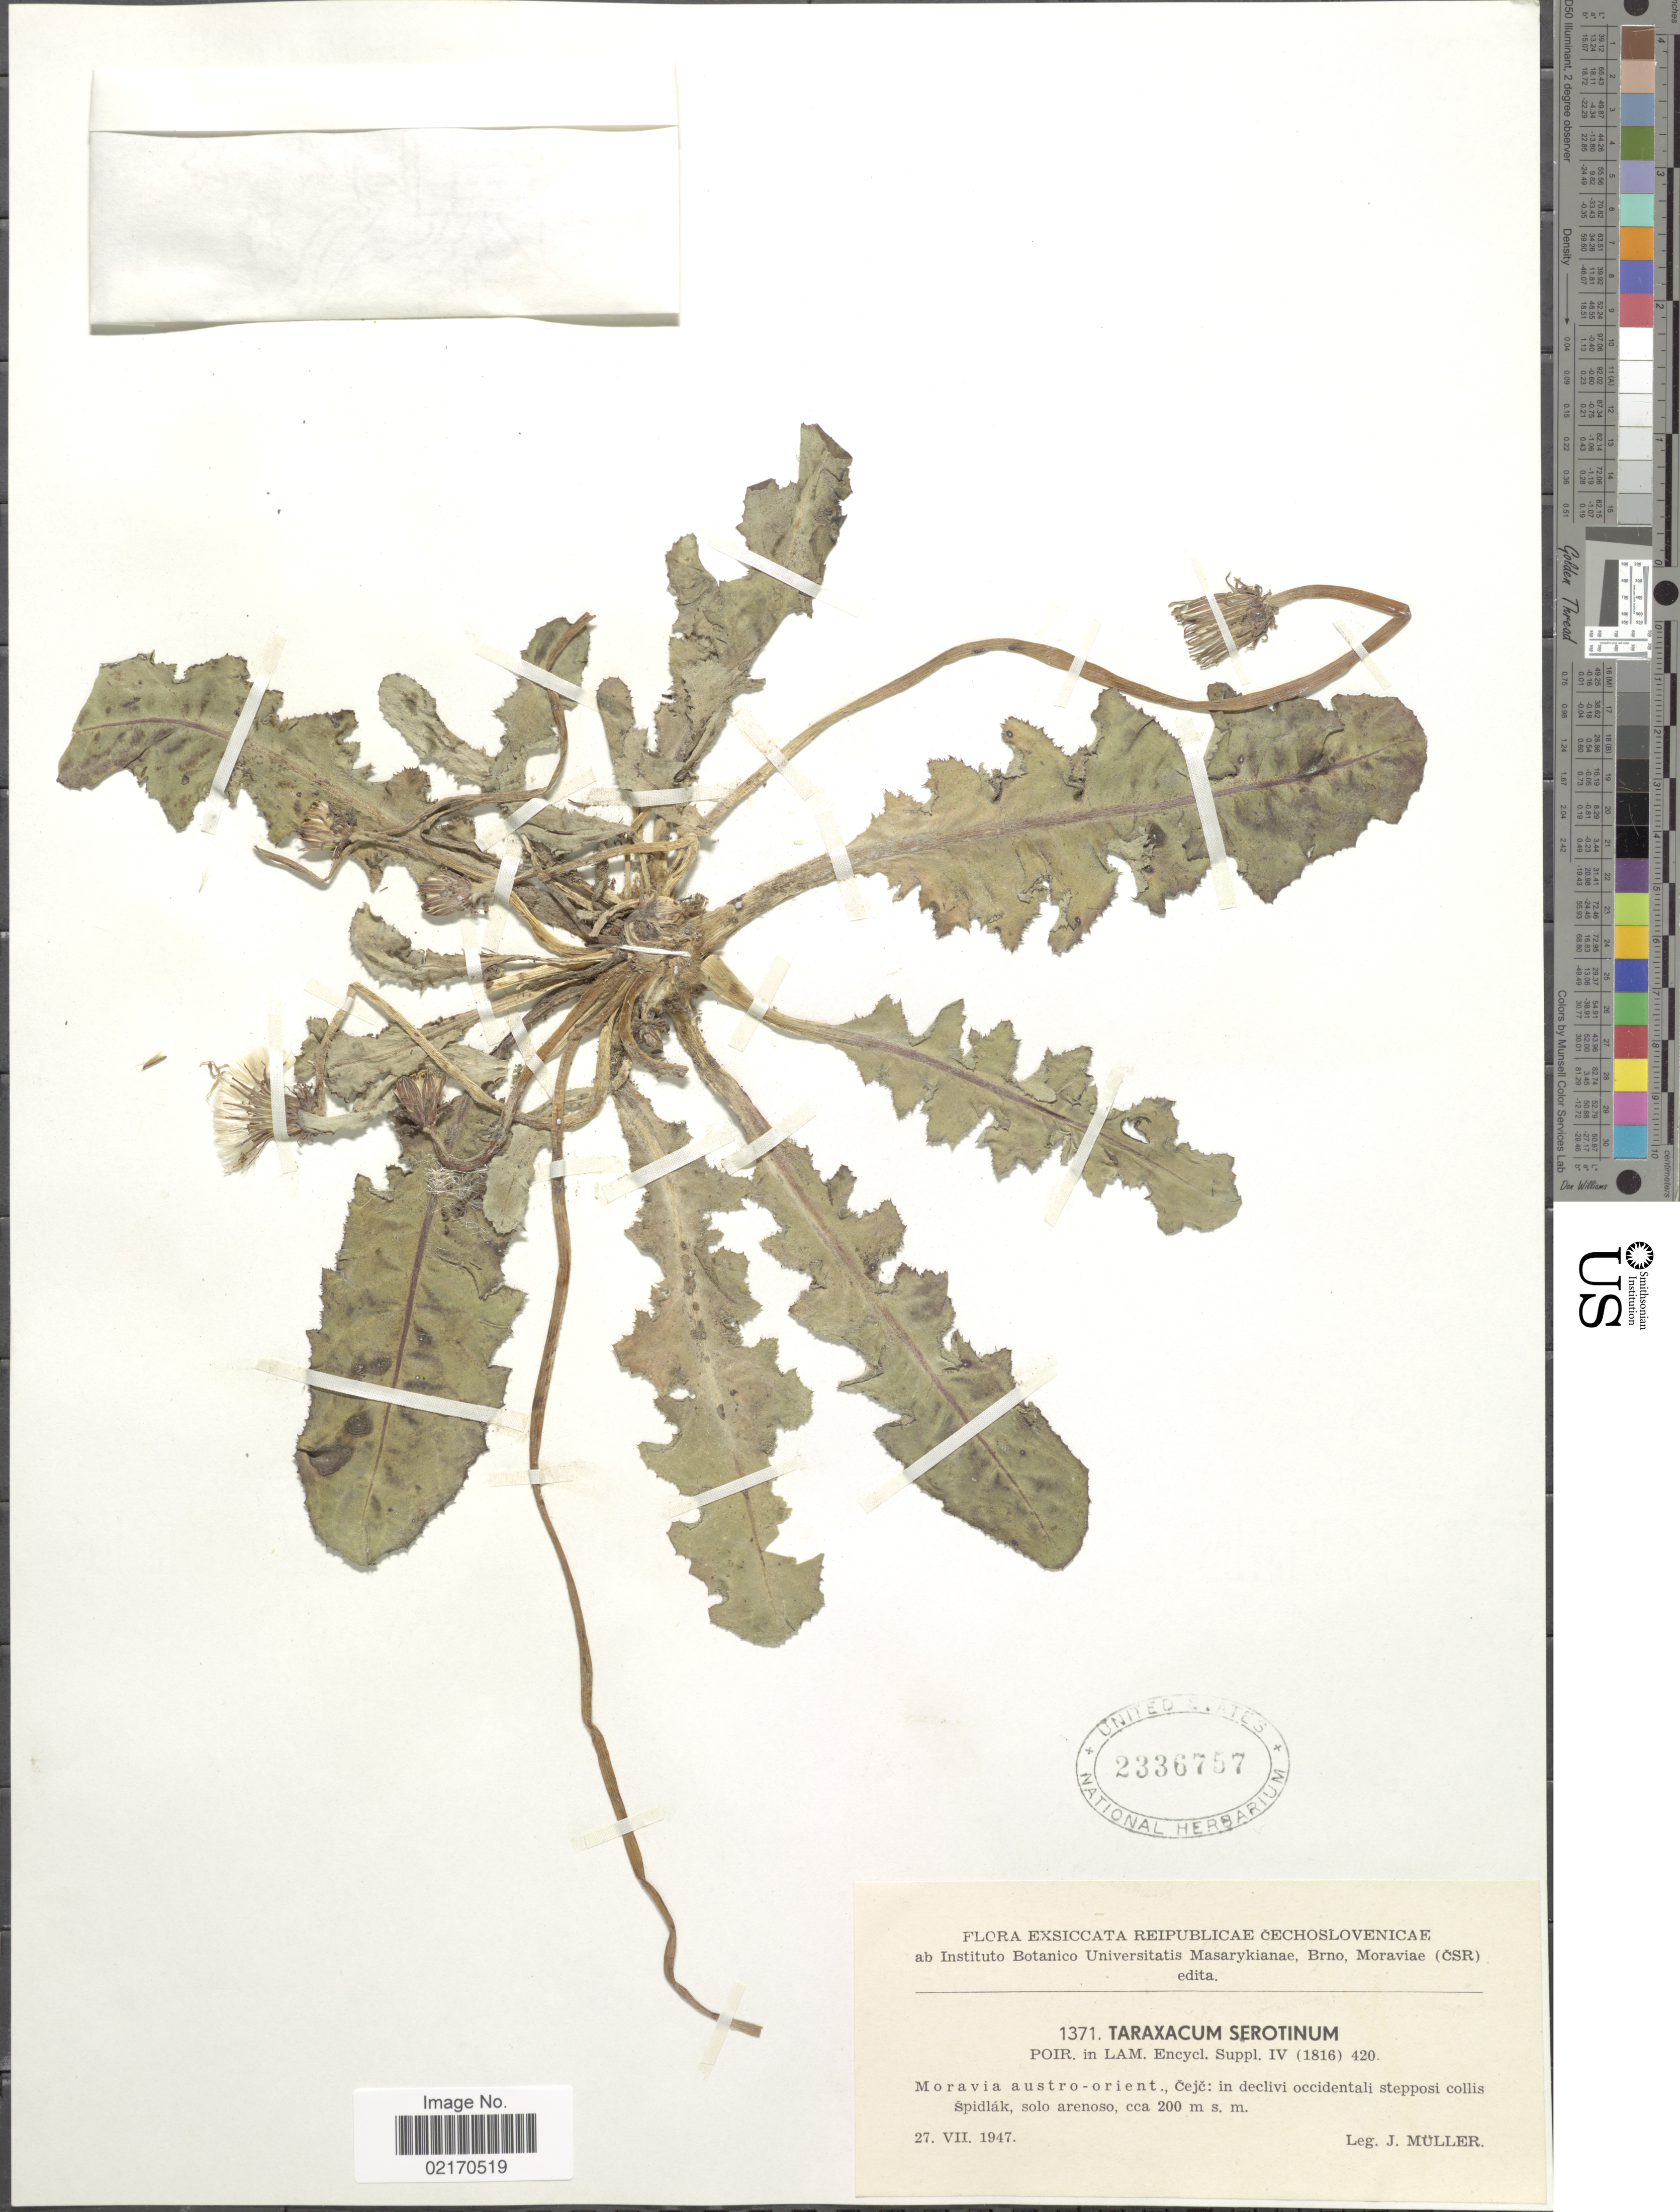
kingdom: Plantae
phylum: Tracheophyta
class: Magnoliopsida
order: Asterales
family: Asteraceae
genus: Taraxacum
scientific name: Taraxacum serotinum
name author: (Waldst. & Kit.) Fisch.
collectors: J. Müller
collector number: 1371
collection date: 1947-07-27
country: Czechia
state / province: Moravian-Silesian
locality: Reipublicae Cechoslovenicae, Moravia austro-orient., Cejc: in declivi occidentali stepposi collis spidlak, solo arenoso.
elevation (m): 200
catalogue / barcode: US 2336757